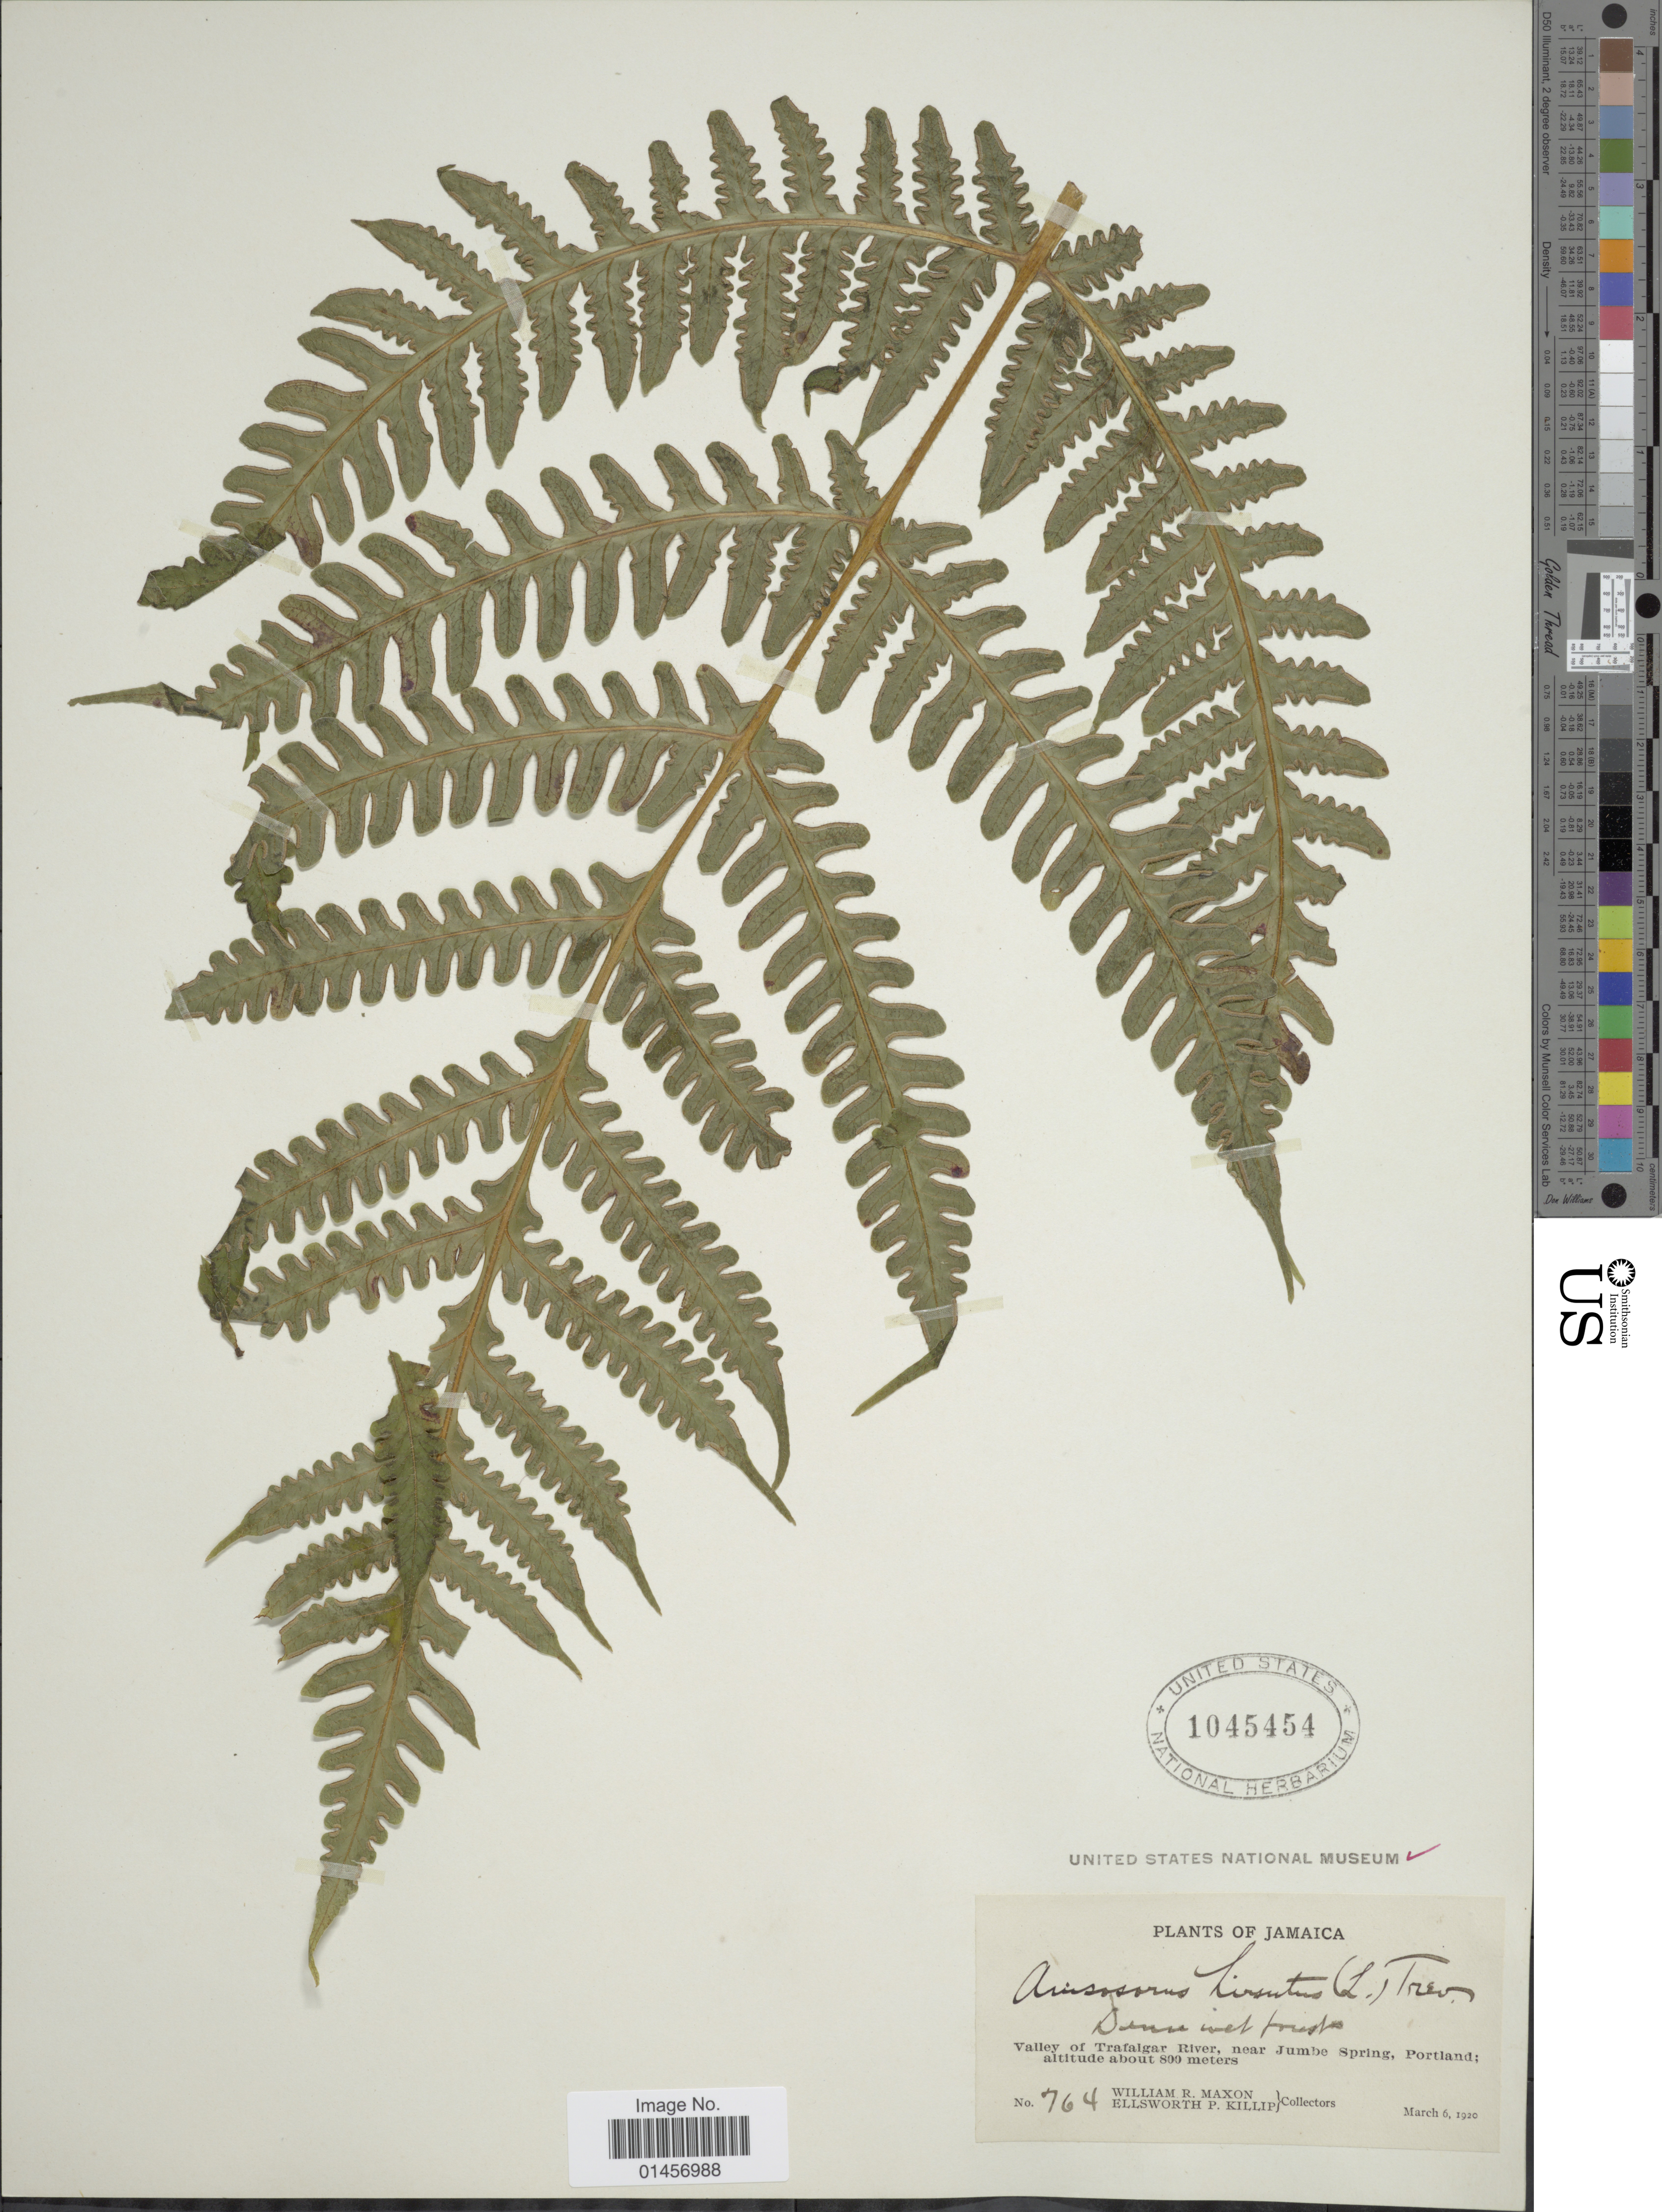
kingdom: Plantae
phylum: Tracheophyta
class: Polypodiopsida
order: Polypodiales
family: Lonchitidaceae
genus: Lonchitis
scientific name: Lonchitis hirsuta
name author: L.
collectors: W. R. Maxon & E. P. Killip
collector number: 764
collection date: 1920-03-06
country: Jamaica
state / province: Portland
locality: Jamaica, Valley of Trafalgar River, near Jumbe Spring.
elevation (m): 800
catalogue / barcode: US 1045454